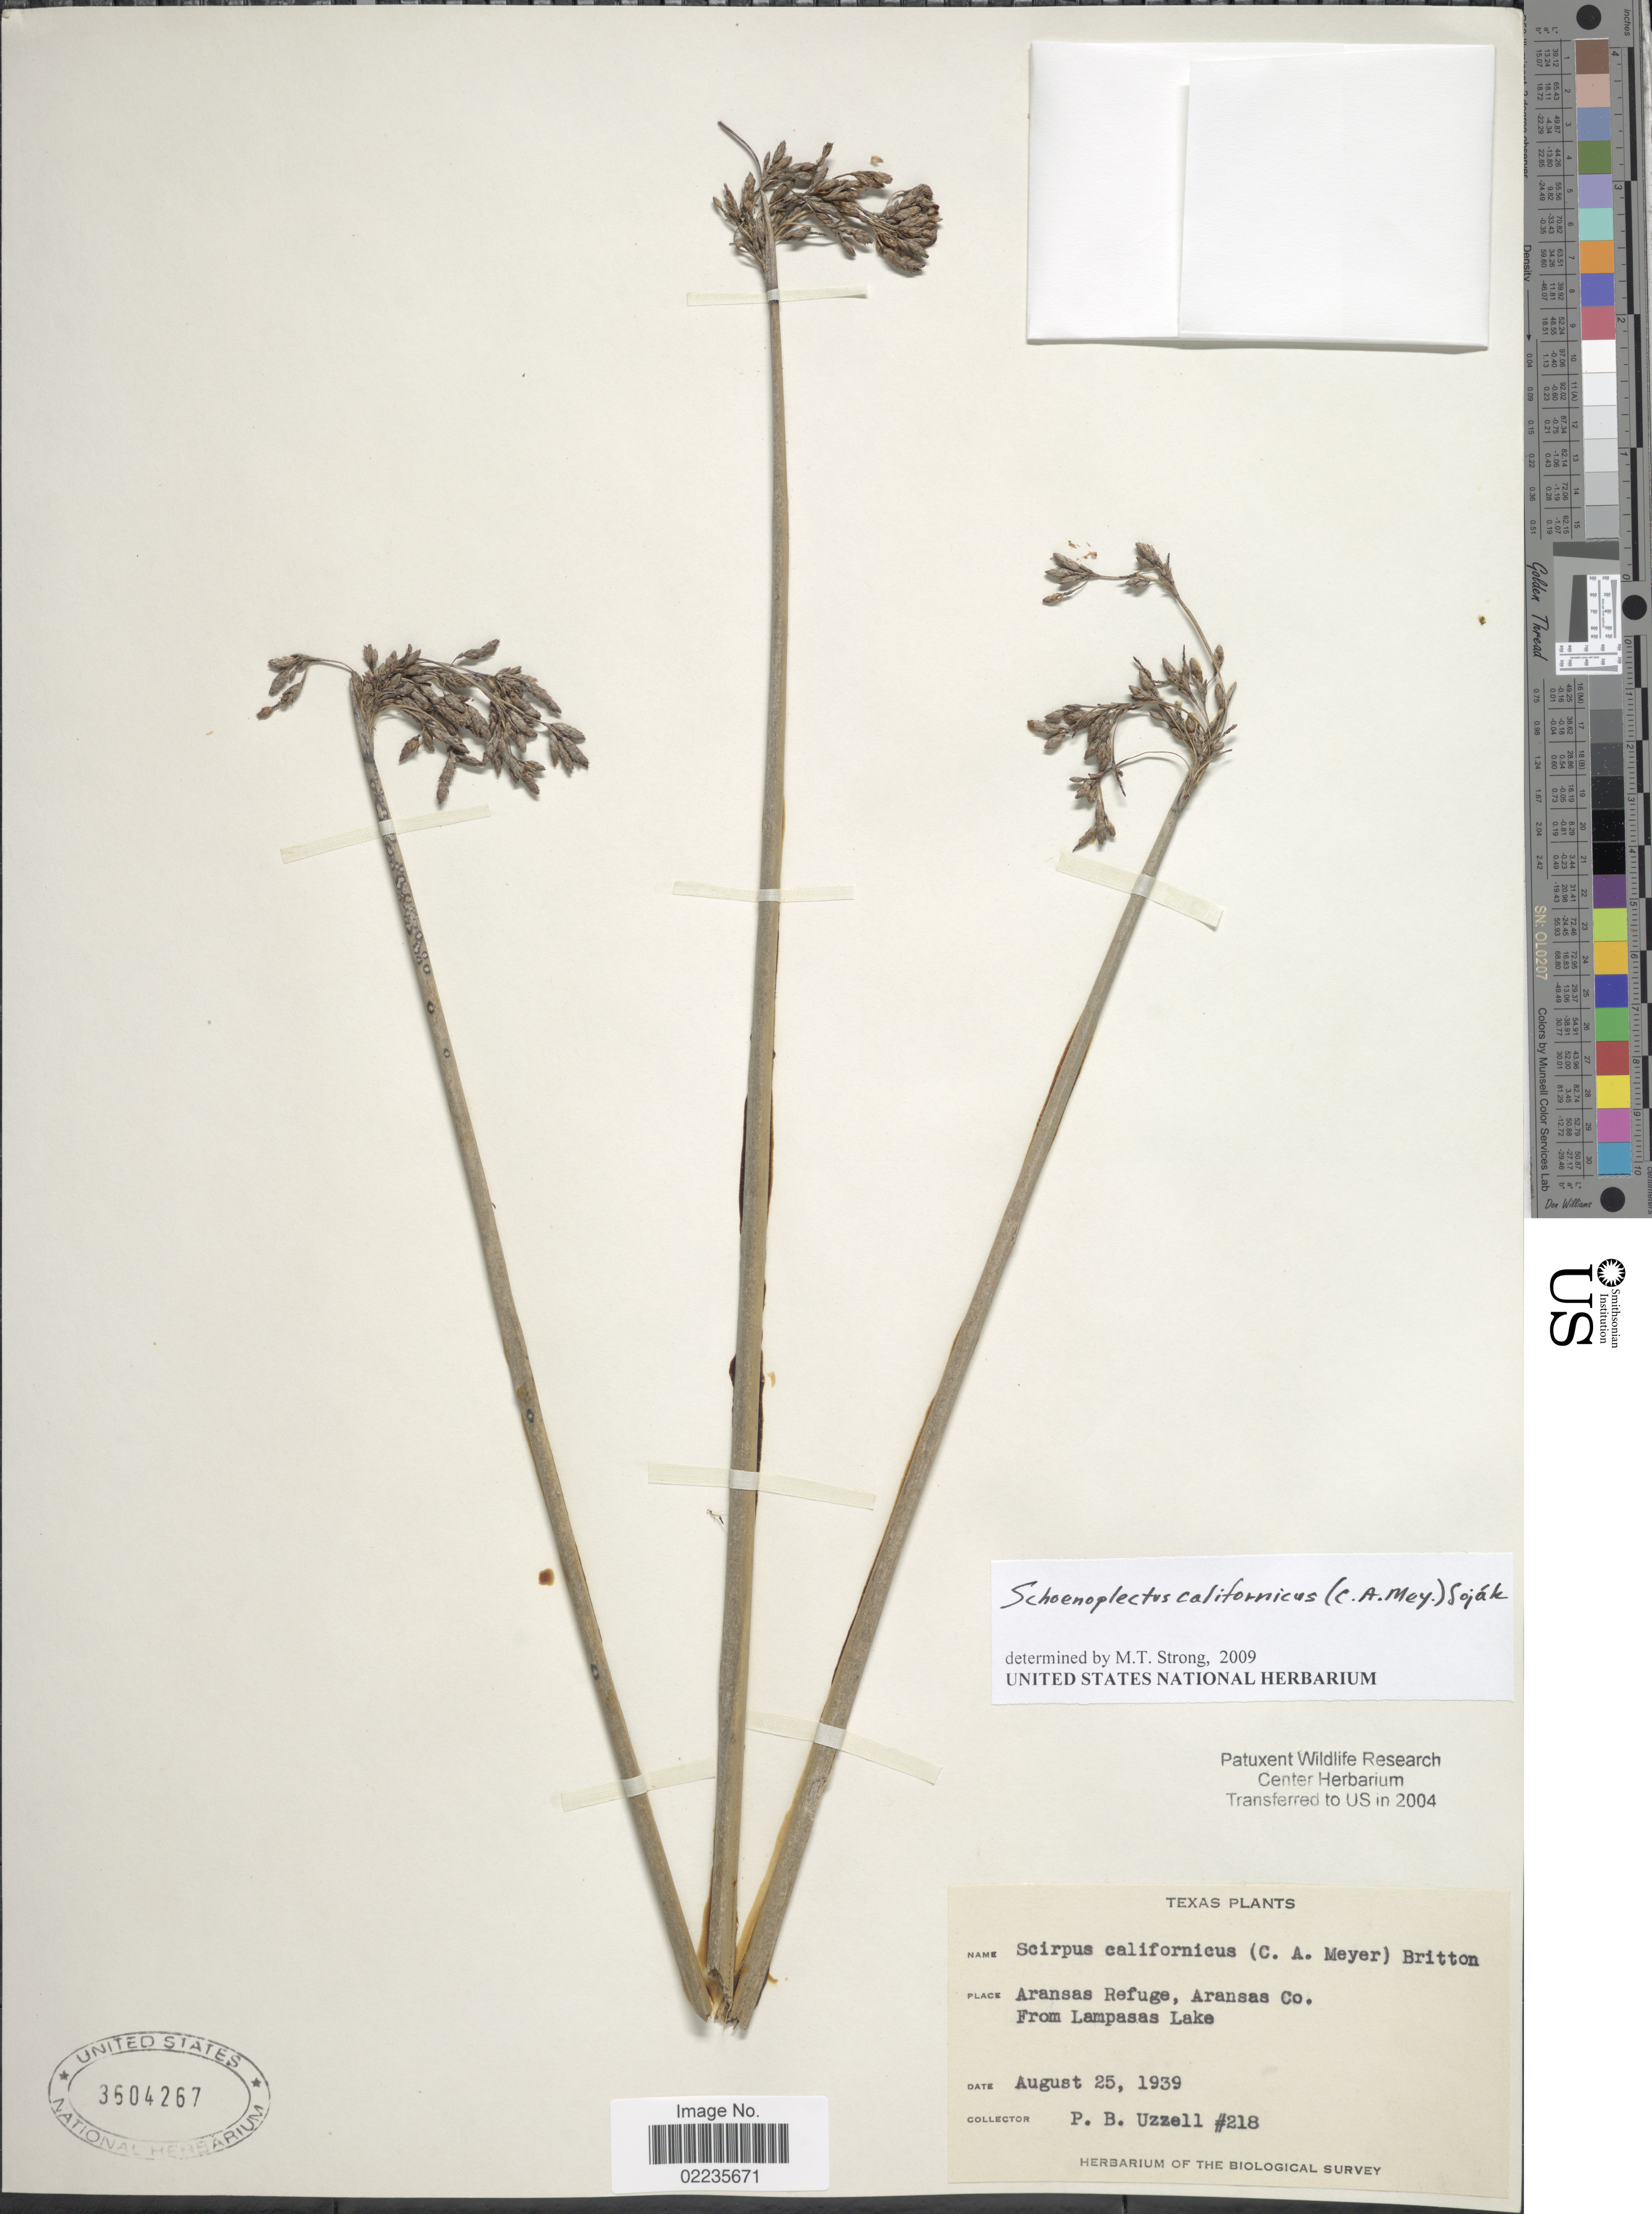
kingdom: Plantae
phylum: Tracheophyta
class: Liliopsida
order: Poales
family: Cyperaceae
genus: Schoenoplectus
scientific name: Schoenoplectus californicus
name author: (C.A. Mey.) Soják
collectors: P. Uzzell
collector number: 218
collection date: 1939-08-25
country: United States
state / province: Texas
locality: Aransas Refuge, Aransas Co., From Lampasas Lake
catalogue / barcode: US 3604267